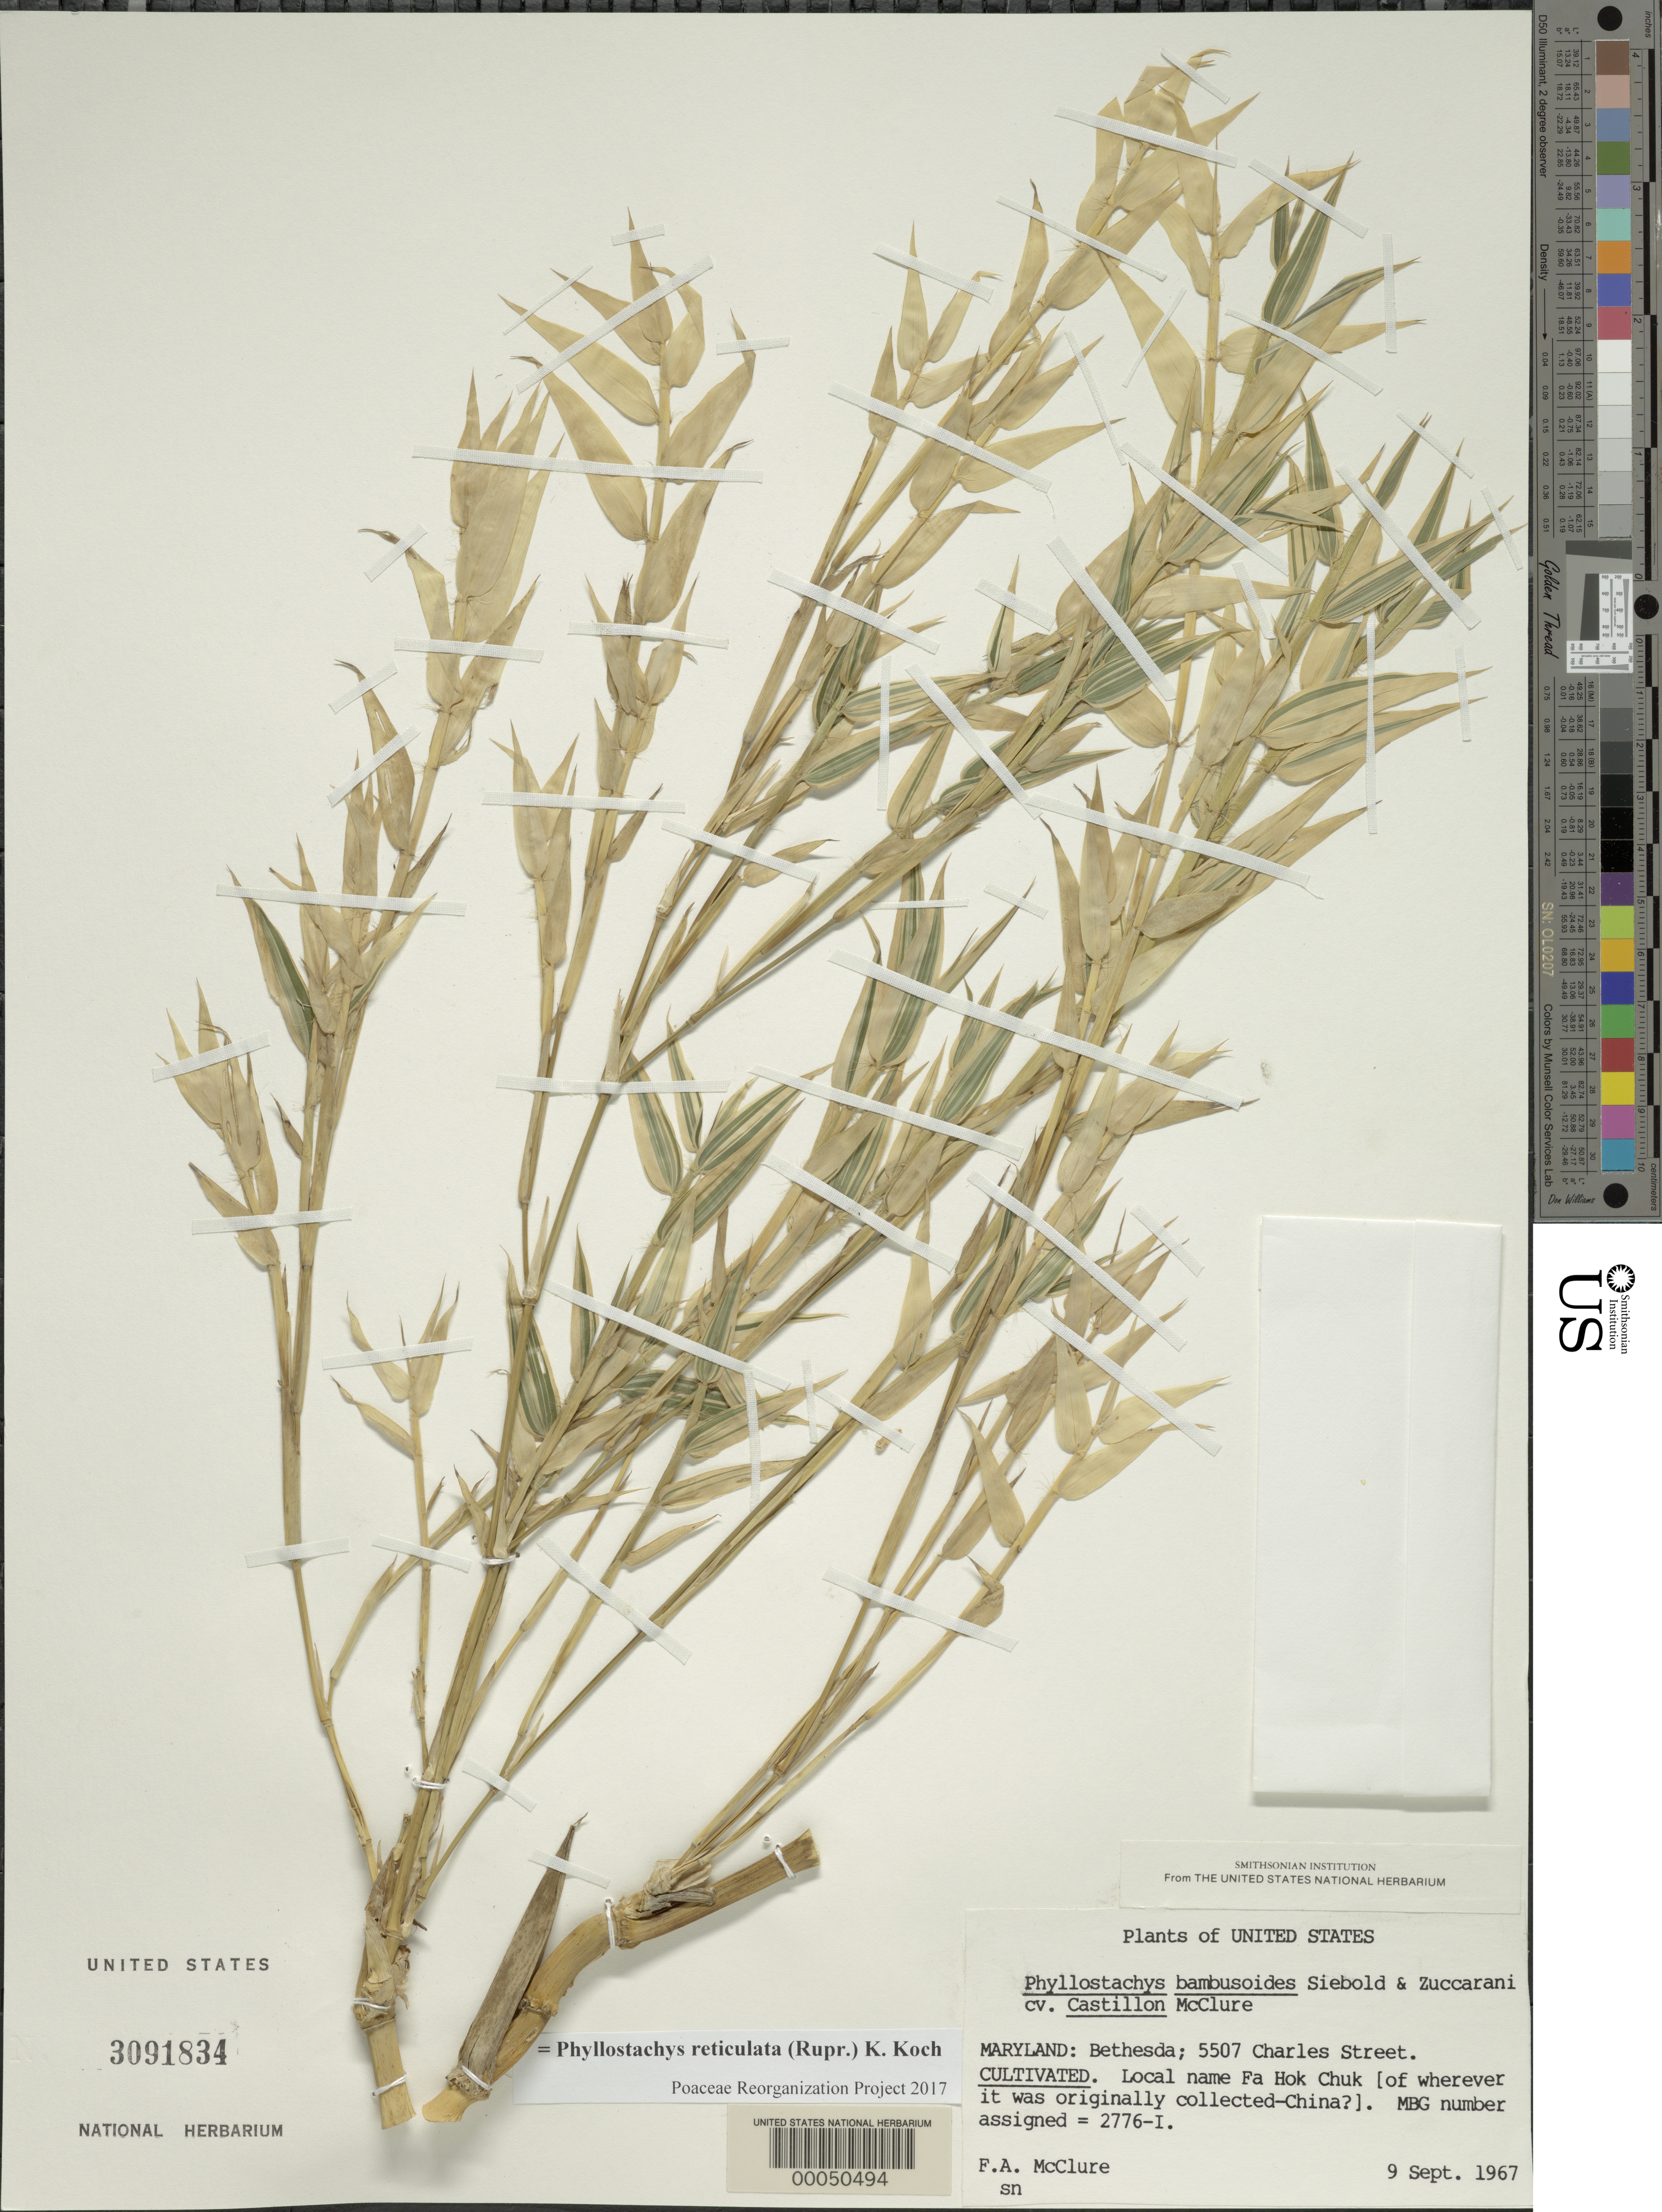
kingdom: Plantae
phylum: Tracheophyta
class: Liliopsida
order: Poales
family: Poaceae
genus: Phyllostachys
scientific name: Phyllostachys reticulata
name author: (Rupr.) K. Koch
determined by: Poaceae Reorganization Project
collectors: F. A. McClure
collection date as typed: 09 Sep 1967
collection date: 1967-09-09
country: United States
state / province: Maryland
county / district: Montgomery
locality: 5507 Charles Street, Bethesda (McClure's garden)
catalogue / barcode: US 3091834